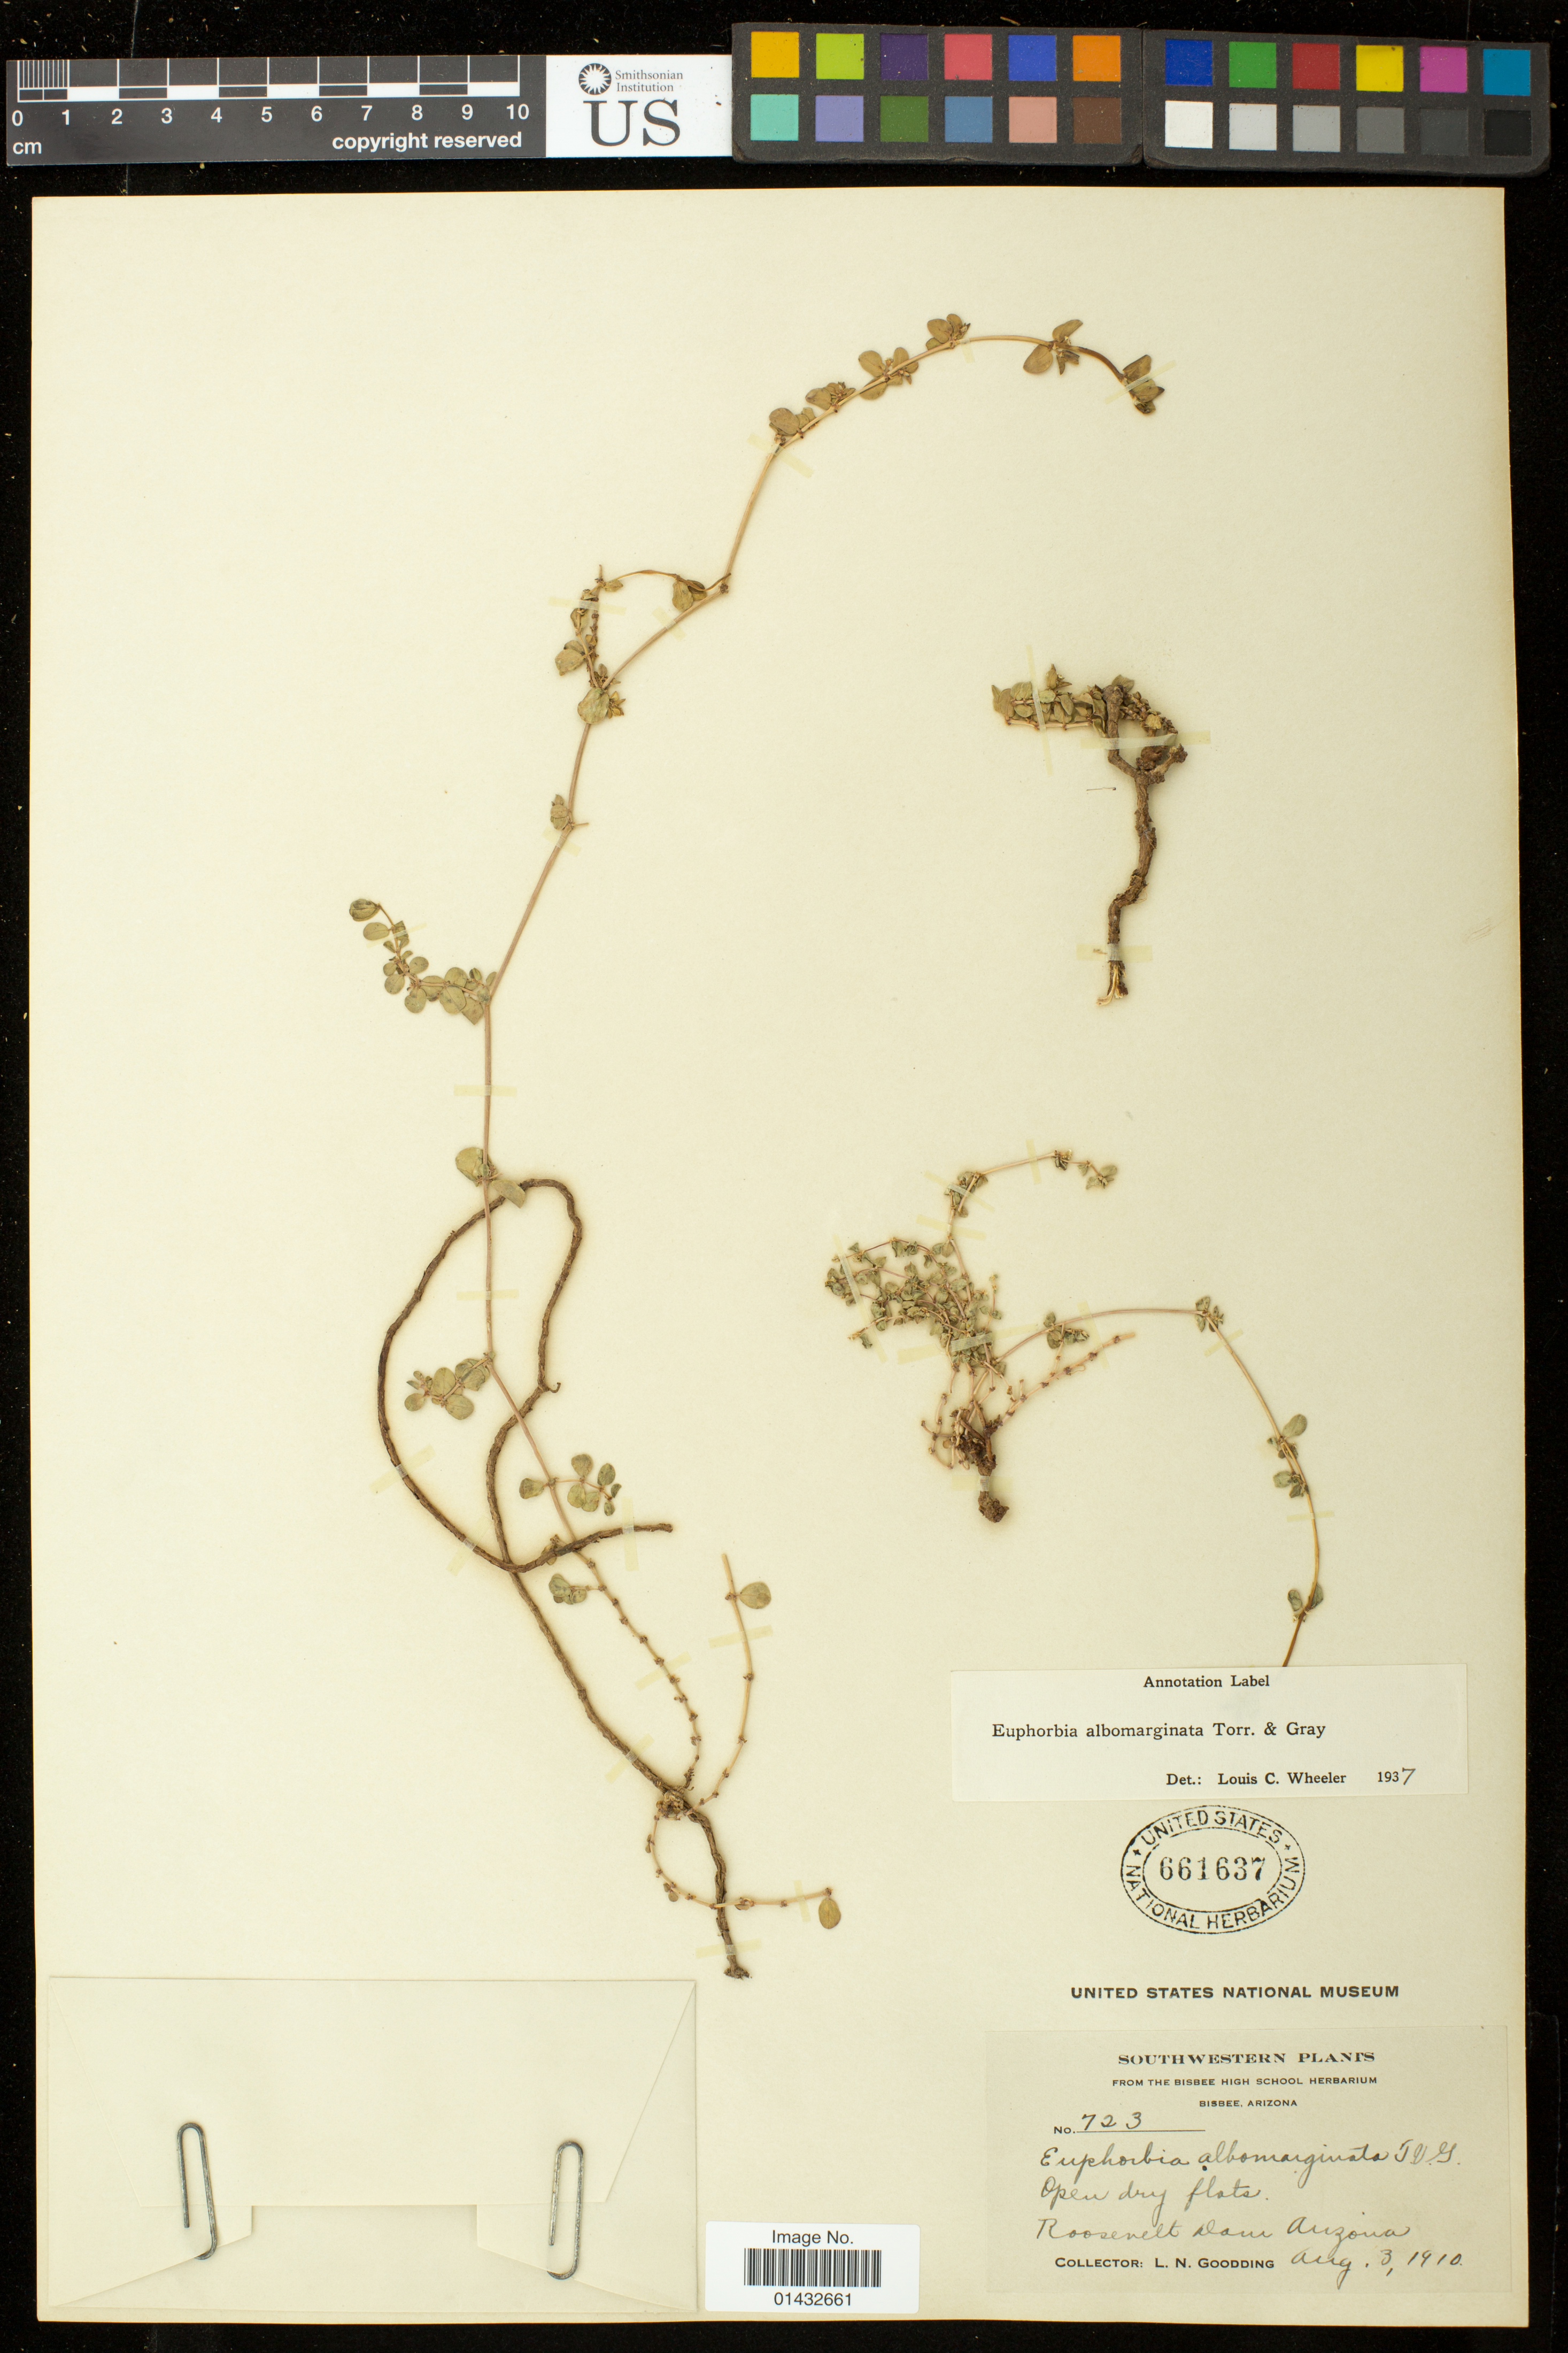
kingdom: Plantae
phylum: Tracheophyta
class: Magnoliopsida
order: Malpighiales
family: Euphorbiaceae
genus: Euphorbia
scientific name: Euphorbia albomarginata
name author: Torr. & A. Gray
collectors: L. N. Goodding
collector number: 723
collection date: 1910-08-03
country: United States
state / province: Arizona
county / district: Maricopa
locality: open dry flats Roosevelt Dam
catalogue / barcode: US 661637